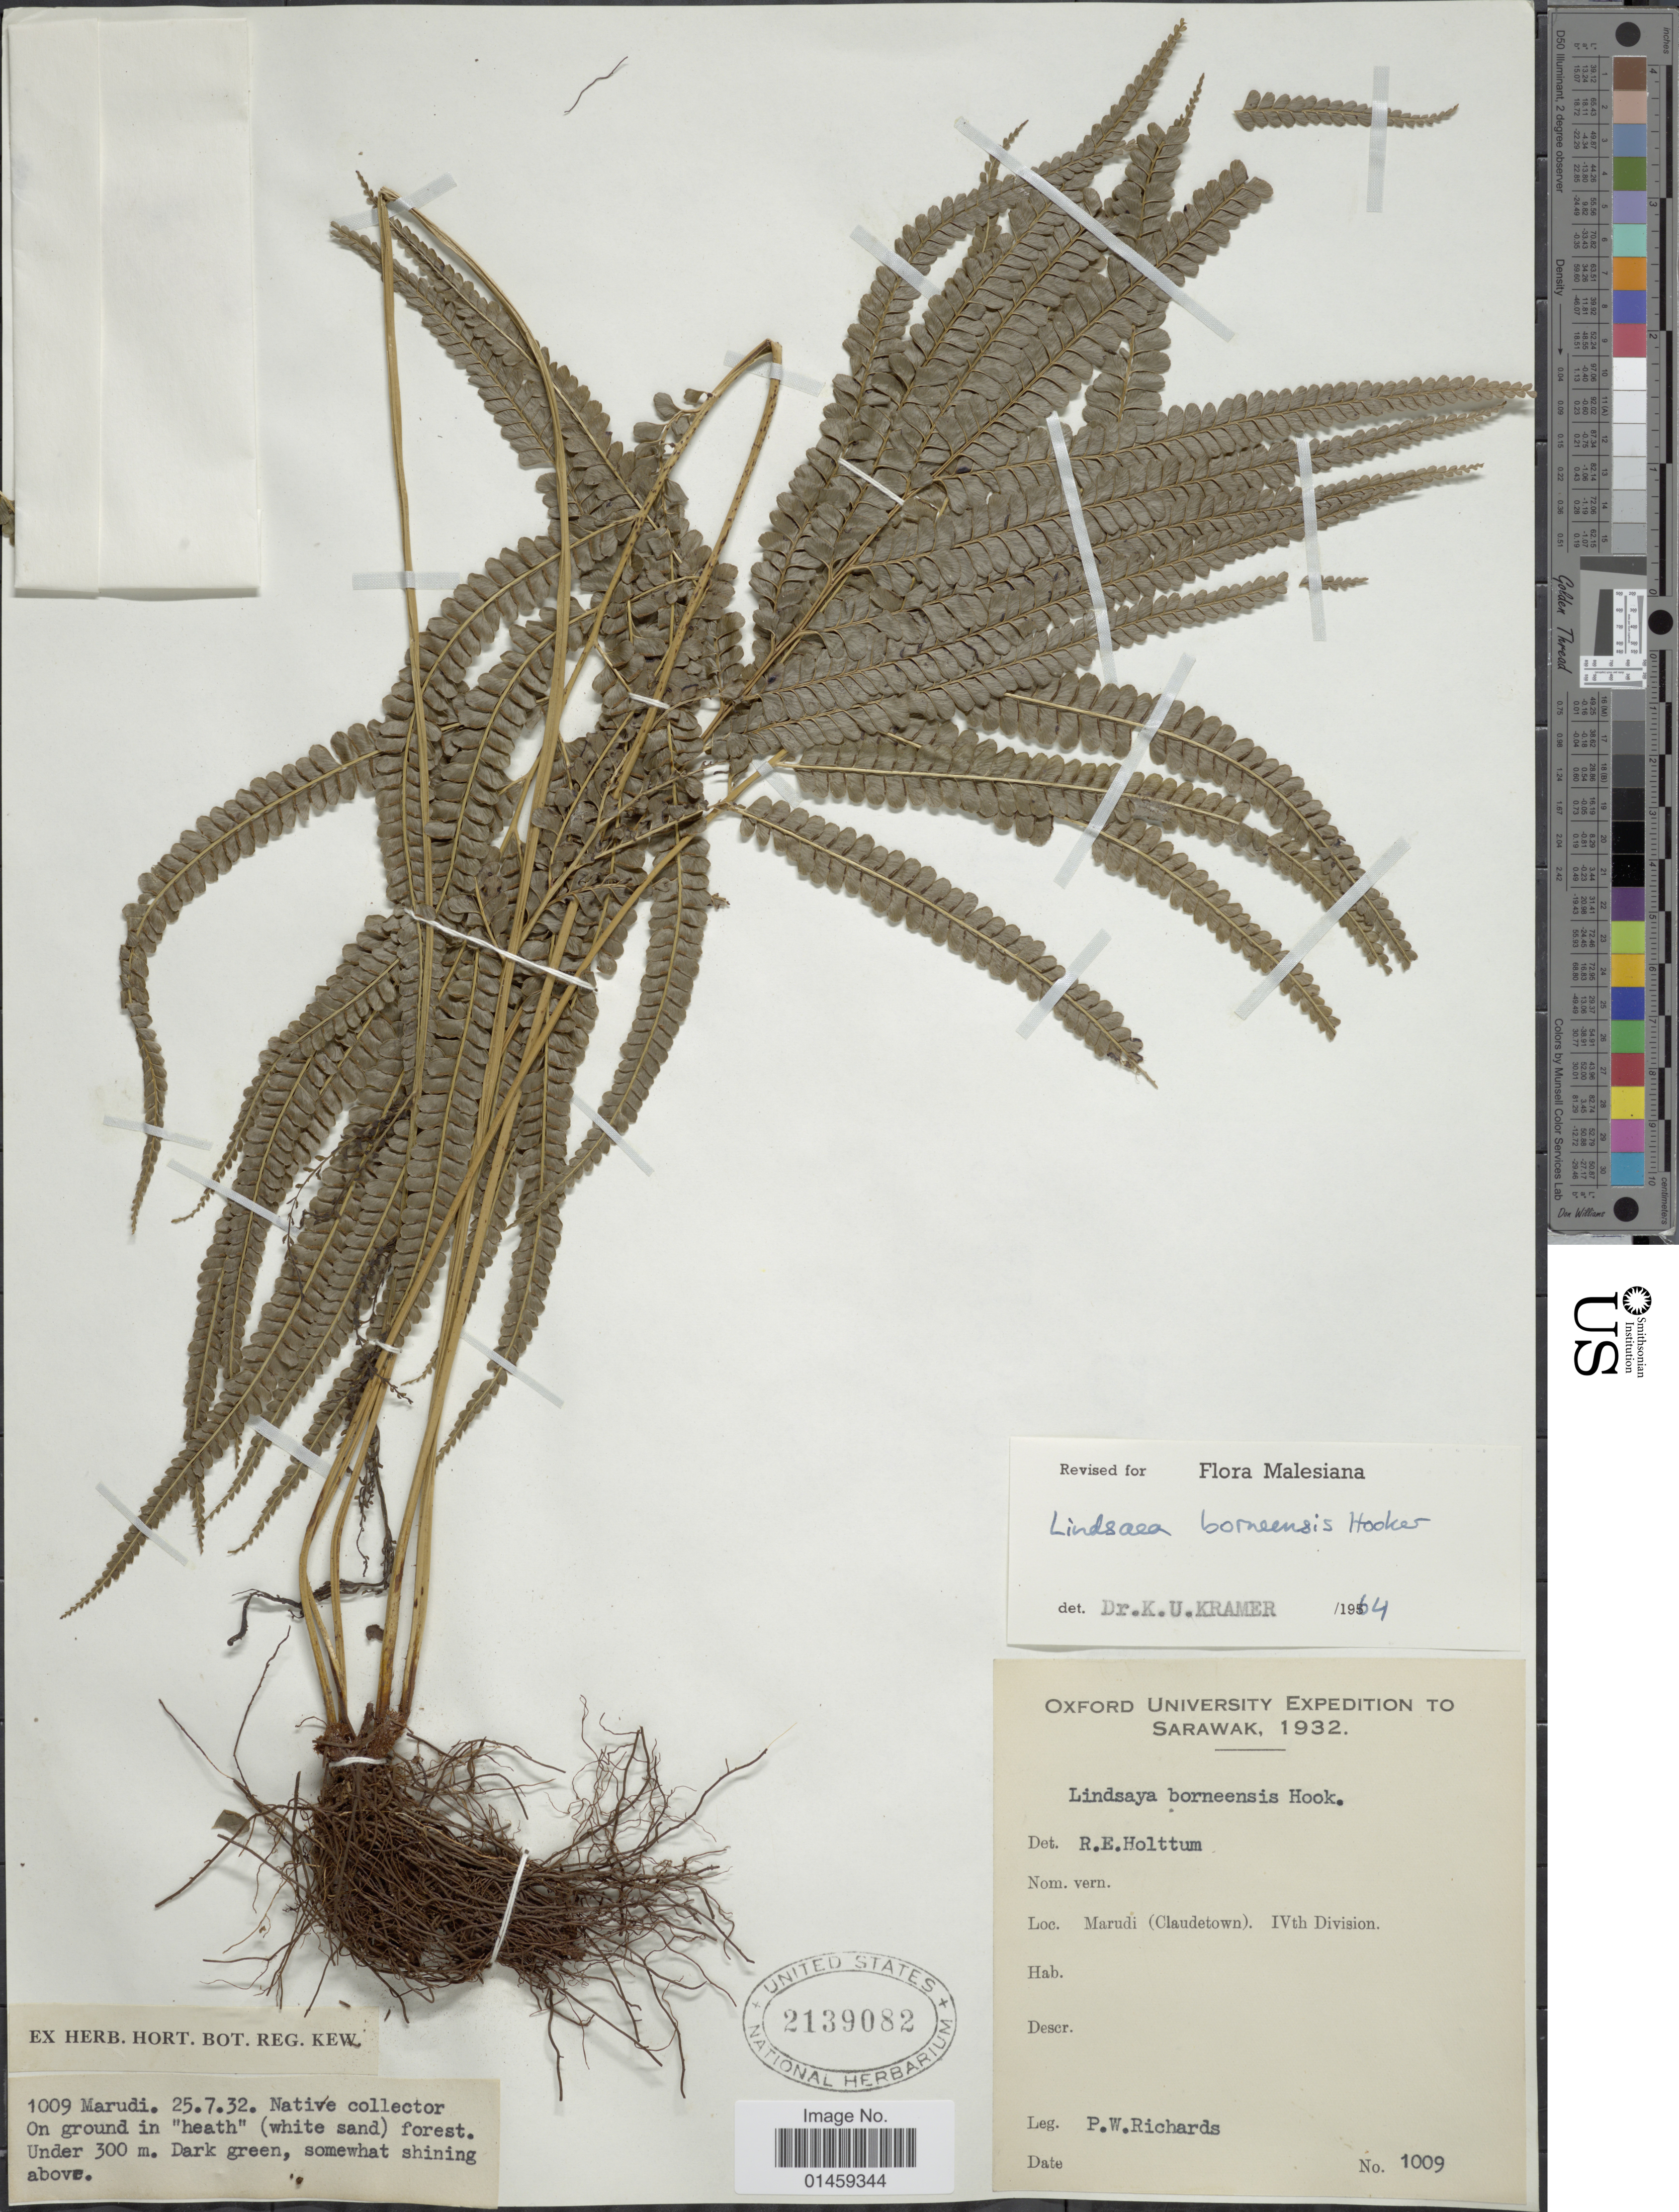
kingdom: Plantae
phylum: Tracheophyta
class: Polypodiopsida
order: Polypodiales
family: Lindsaeaceae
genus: Lindsaea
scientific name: Lindsaea borneensis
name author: Hook.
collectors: P. Richards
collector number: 1009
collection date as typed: Transcribed d/m/y: 25/7/32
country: Malaysia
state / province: Sarawak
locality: Marudi (Claudetown). IVth Division.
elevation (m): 300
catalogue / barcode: US 2139082